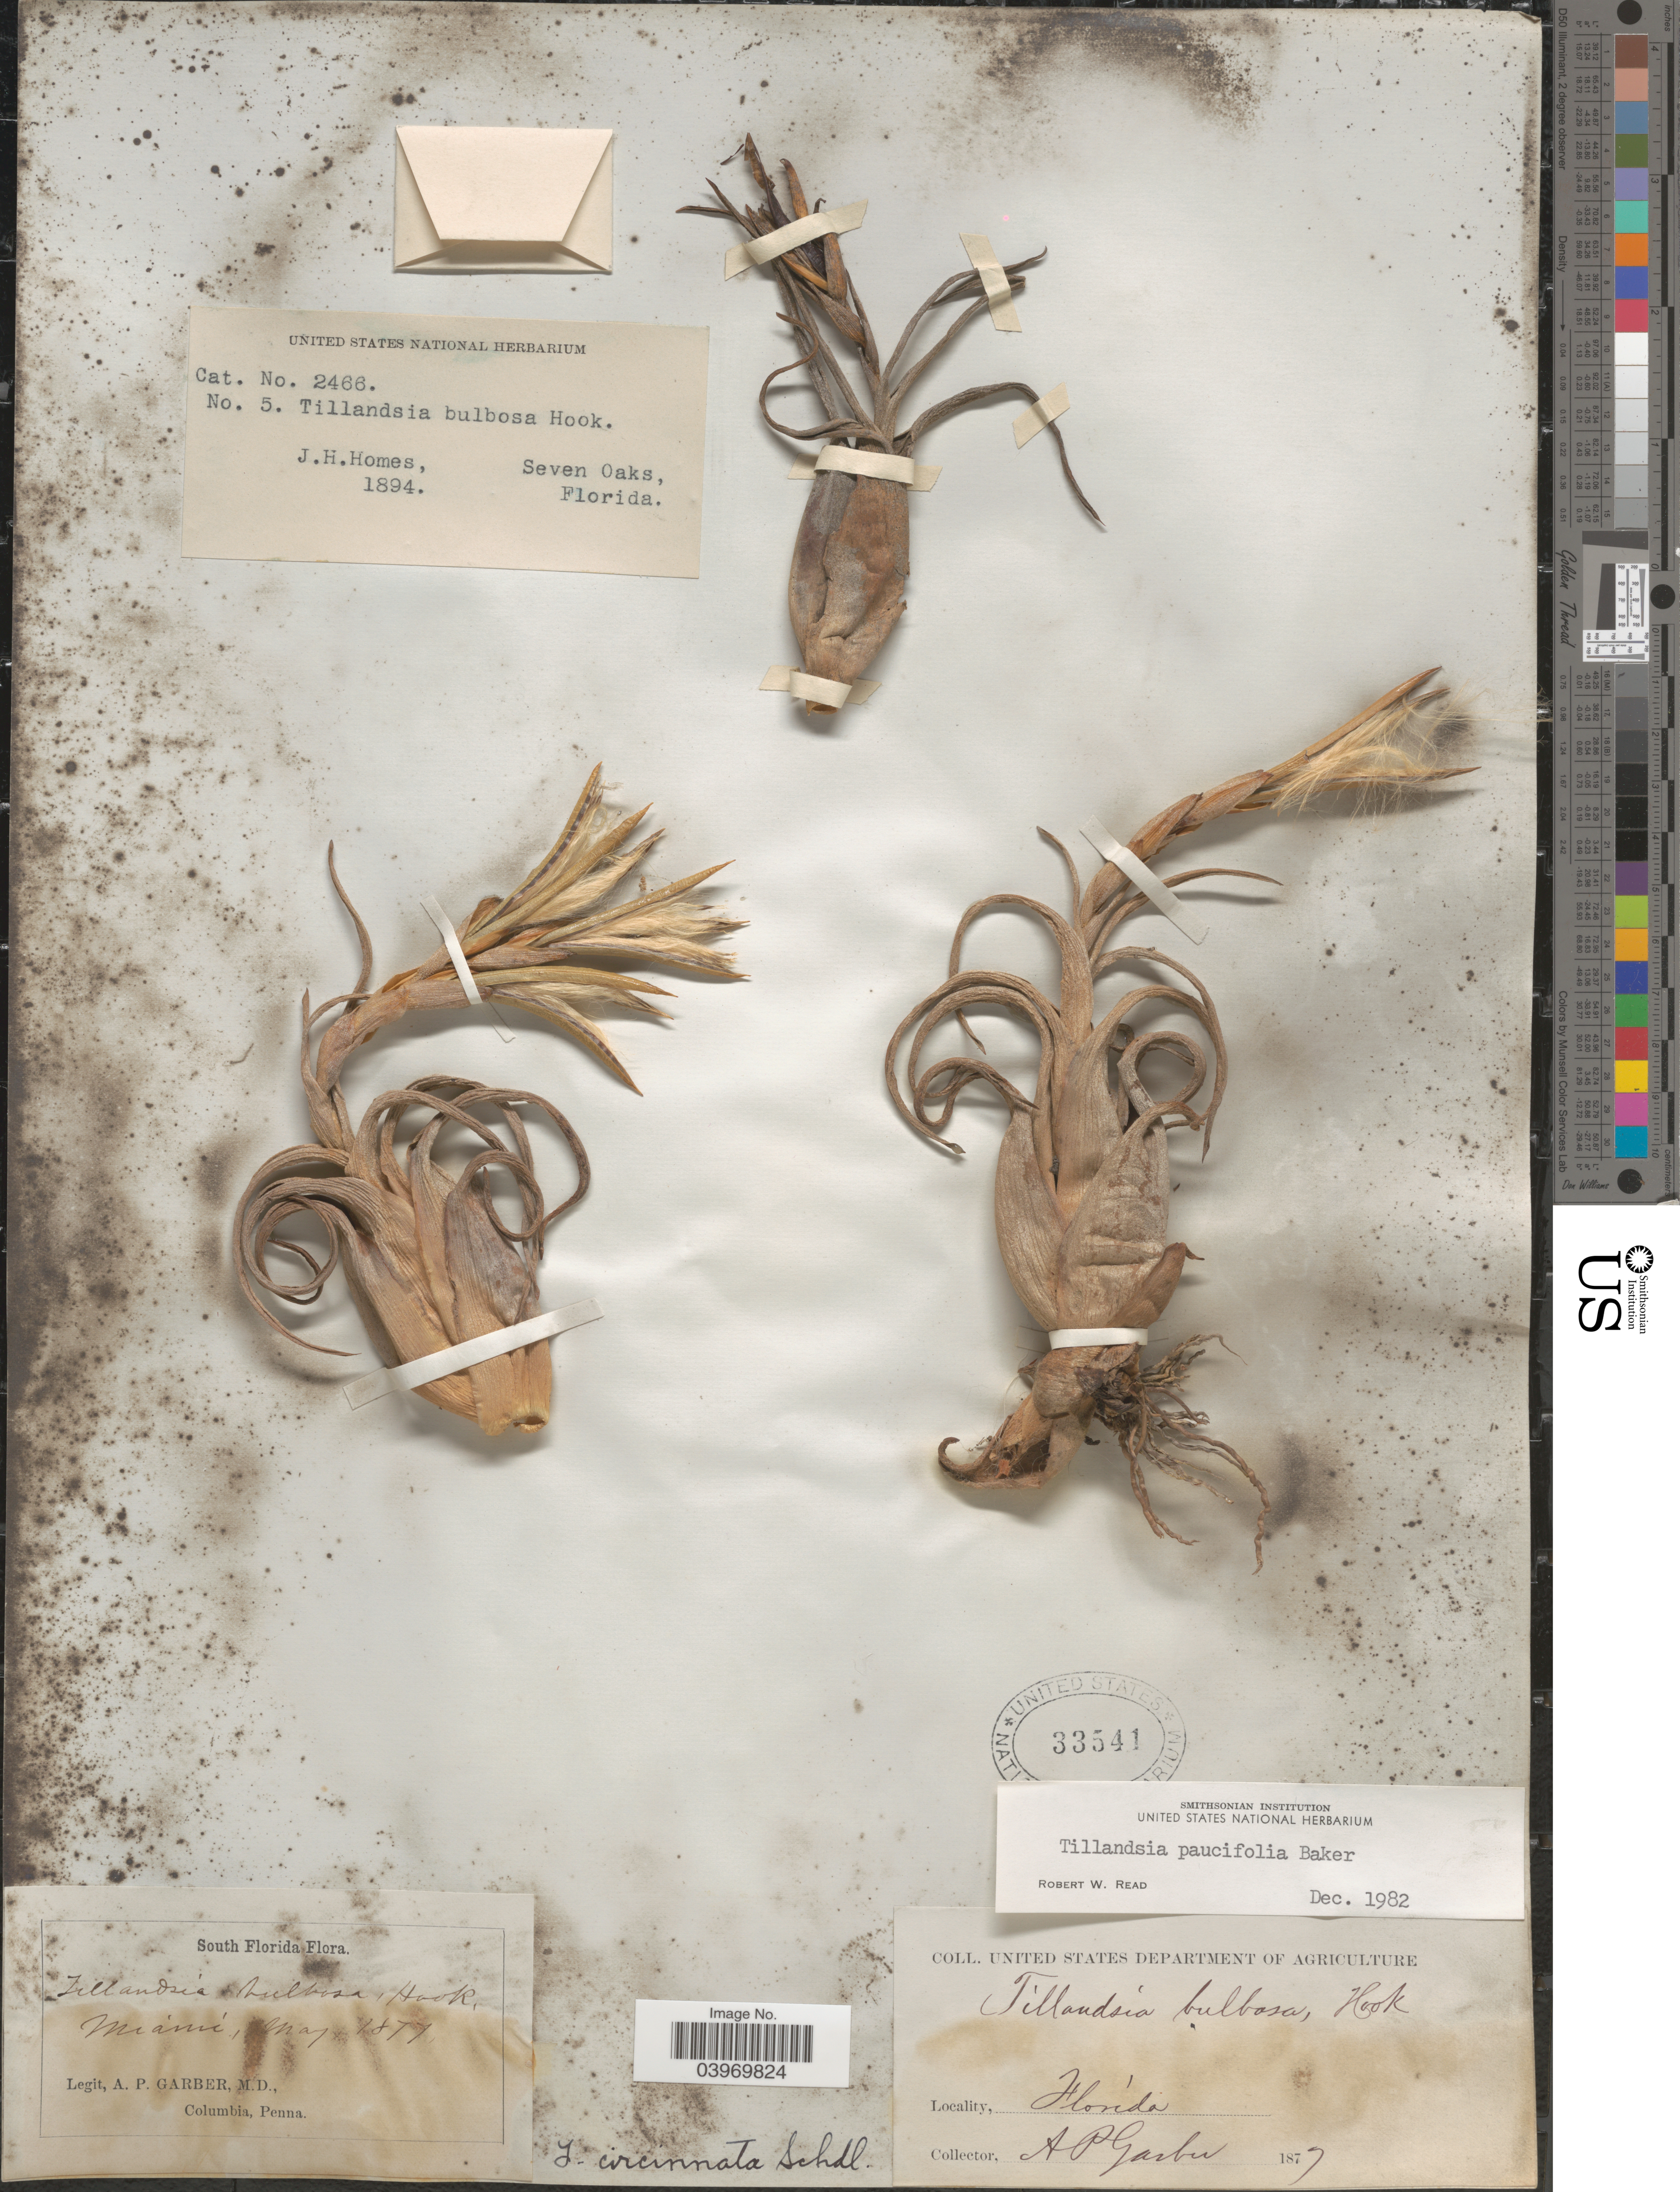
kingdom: Plantae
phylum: Tracheophyta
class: Liliopsida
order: Poales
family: Bromeliaceae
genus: Tillandsia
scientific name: Tillandsia paucifolia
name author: Baker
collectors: A. P. Garber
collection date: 1877-05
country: United States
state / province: Florida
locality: South Florida, Miami.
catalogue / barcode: US 33541